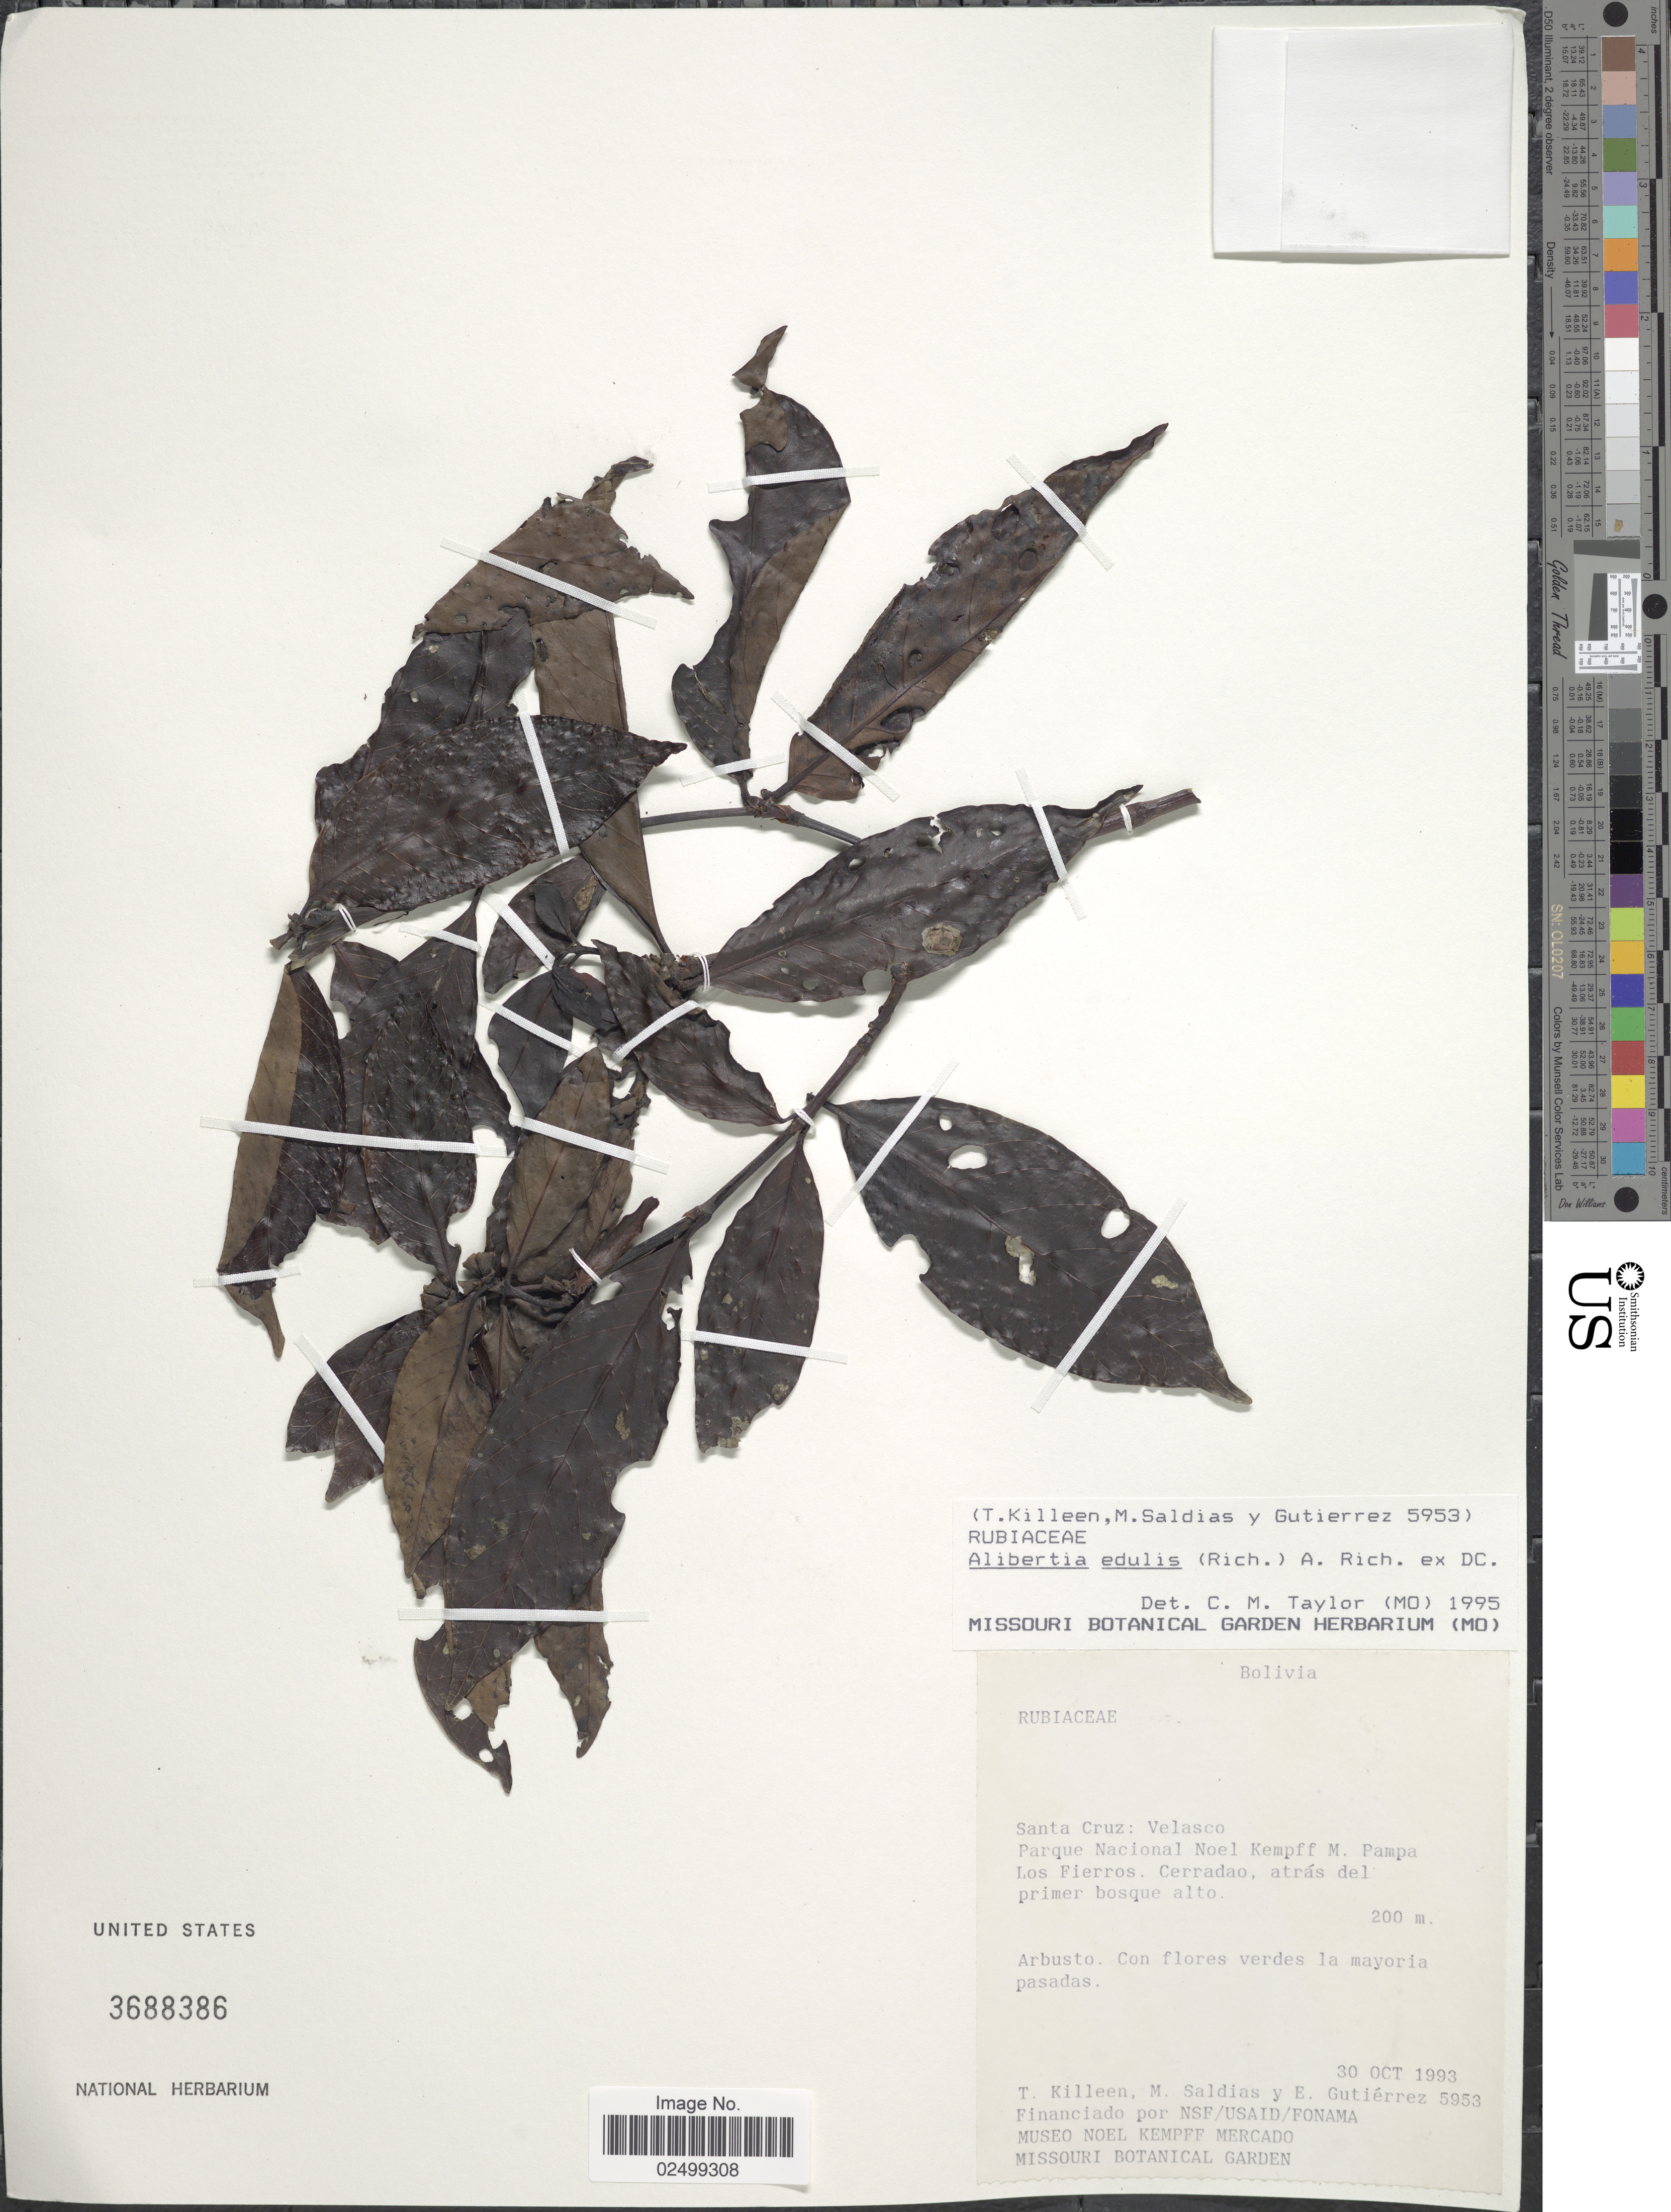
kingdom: Plantae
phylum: Tracheophyta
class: Magnoliopsida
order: Gentianales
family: Rubiaceae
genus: Alibertia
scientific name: Alibertia edulis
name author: (Rich.) A. Rich. ex DC.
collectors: T. J. Killeen, M. Saldias & E. Gutiérrez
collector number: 5953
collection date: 1993-10-30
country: Bolivia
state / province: Santa Cruz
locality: Velasco, Parque Nacional Noel Kempff M. Pampa Los Fierros. Cerradao, altrás del primer bosque alto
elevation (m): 200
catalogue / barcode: US 3688386